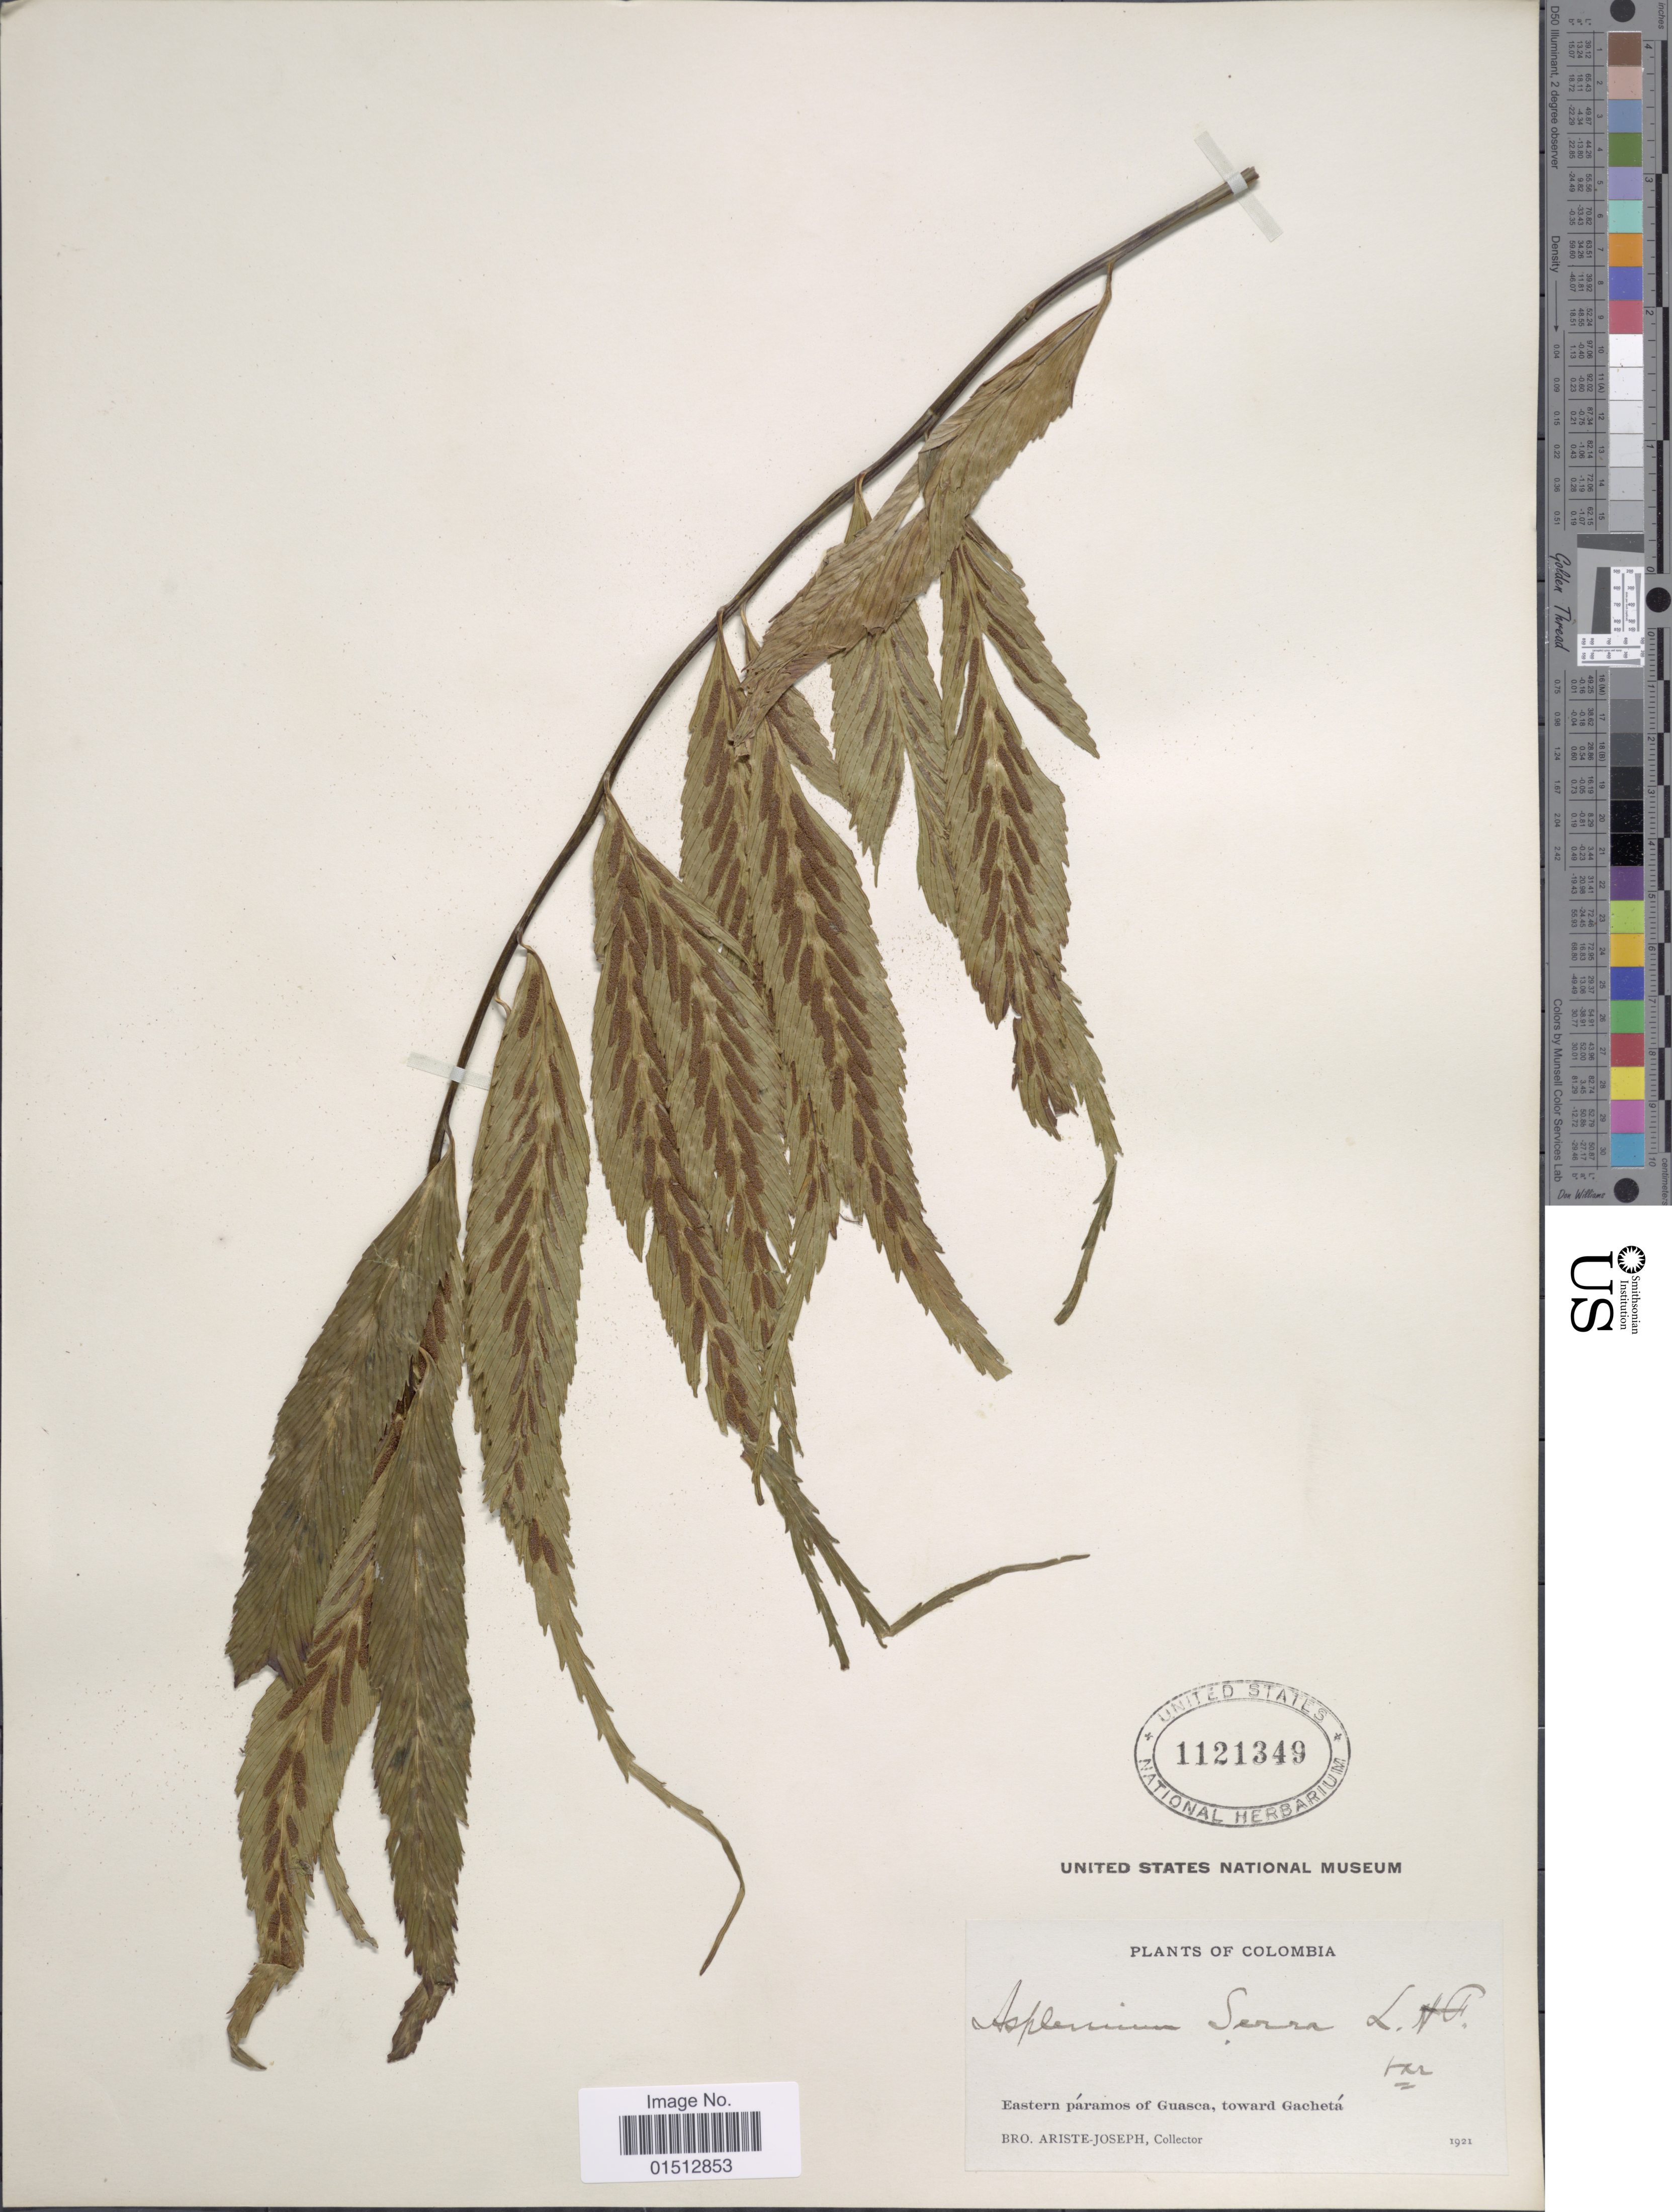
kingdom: Plantae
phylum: Tracheophyta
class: Polypodiopsida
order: Polypodiales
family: Aspleniaceae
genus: Asplenium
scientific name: Asplenium serra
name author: Langsd. & Fisch.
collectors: Bro. Ariste-Joseph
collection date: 1921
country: Colombia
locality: Eastern paramos of Guasca, toward Gacheta.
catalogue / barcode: US 1121349